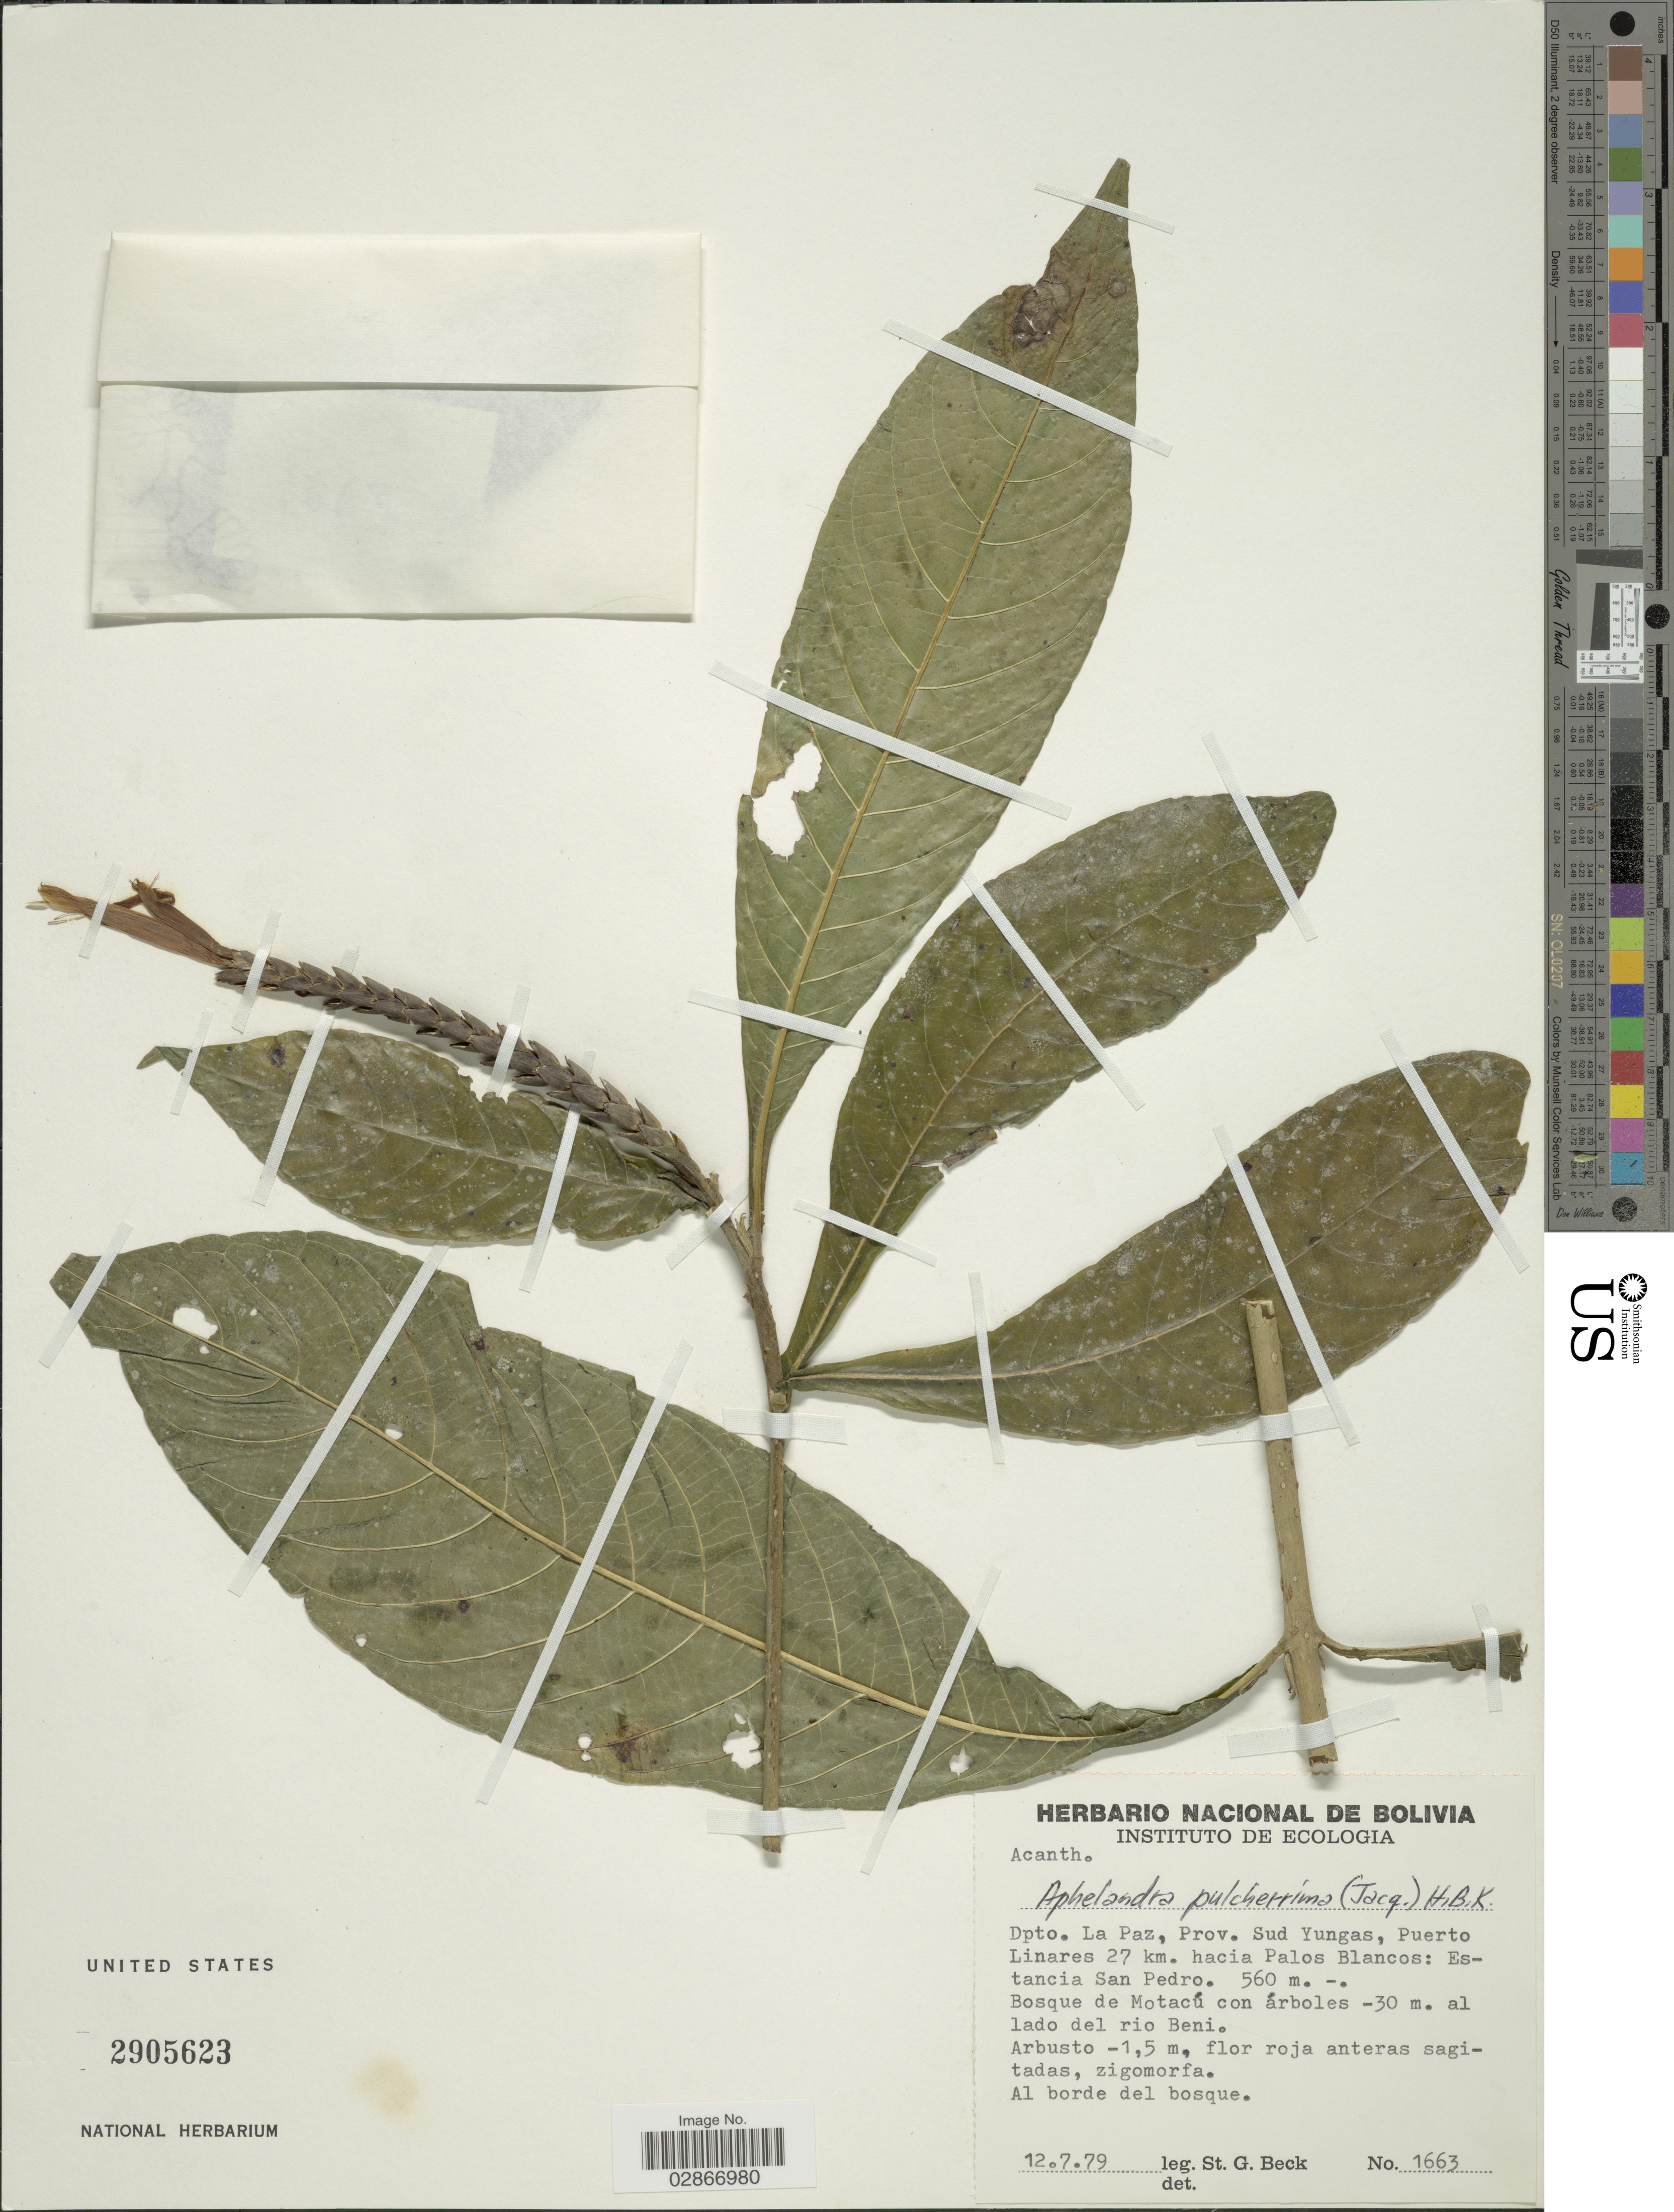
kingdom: Plantae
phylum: Tracheophyta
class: Magnoliopsida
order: Lamiales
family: Acanthaceae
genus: Aphelandra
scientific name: Aphelandra glabrata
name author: Willd. ex Nees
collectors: S. G. Beck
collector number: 1663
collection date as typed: Transcribed d/m/y: 12/7/79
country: Bolivia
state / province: La Paz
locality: Dpto. La Paz, Prov. Sud Yungas, Puerto Linares 27 km. hacia Palos Blancos: Estancia San Pedro. Bosque de Motacú con árboles. Al lado del rio Beni.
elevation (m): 560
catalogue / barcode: US 2905623